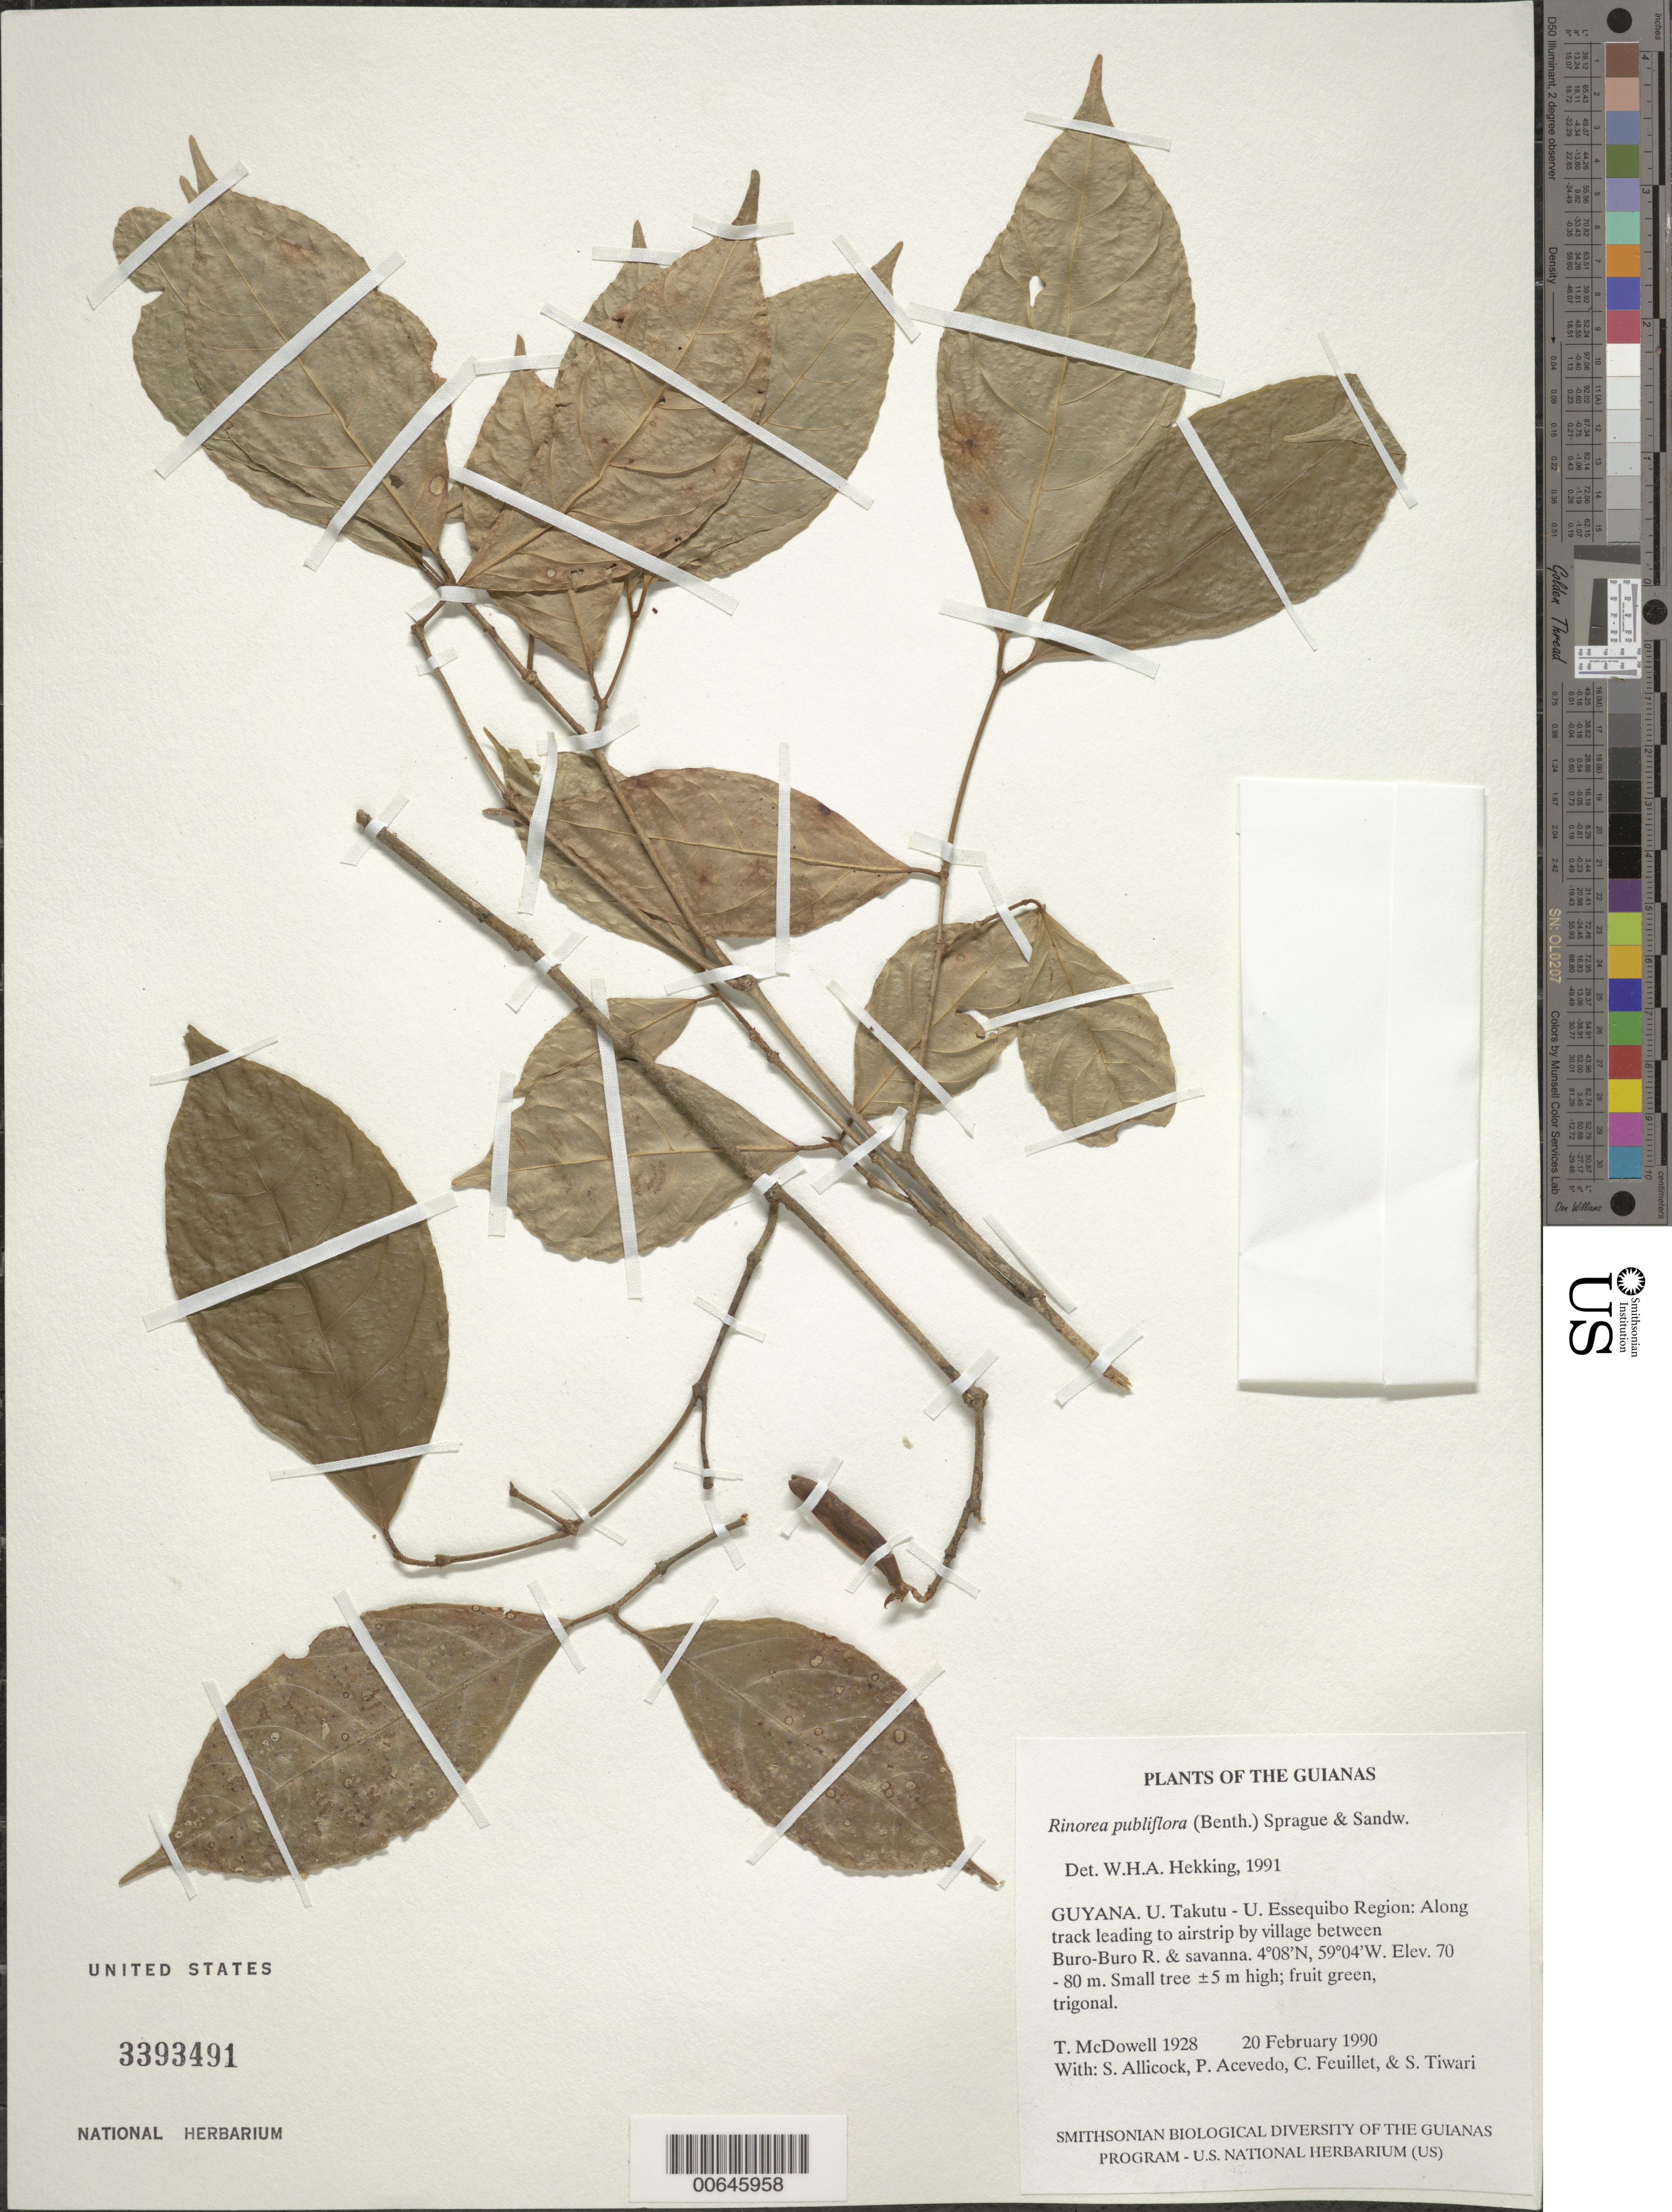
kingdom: Plantae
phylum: Tracheophyta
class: Magnoliopsida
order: Malpighiales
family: Violaceae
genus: Rinorea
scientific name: Rinorea pubiflora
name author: (Benth.) Sprague & Sandwith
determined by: Hekking, W. H. A.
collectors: T. McDowell, S. Allicock, P. Acevedo-Rodr., C. Feuillet & S. Tiwari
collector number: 1928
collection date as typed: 20 February 1990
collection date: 1990-02-20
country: Guyana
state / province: U. Takutu-U. Essequibo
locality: Along track leading to airstrip by Surama Village, between Buro-Buro River and savanna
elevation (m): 70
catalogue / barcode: US 3393491